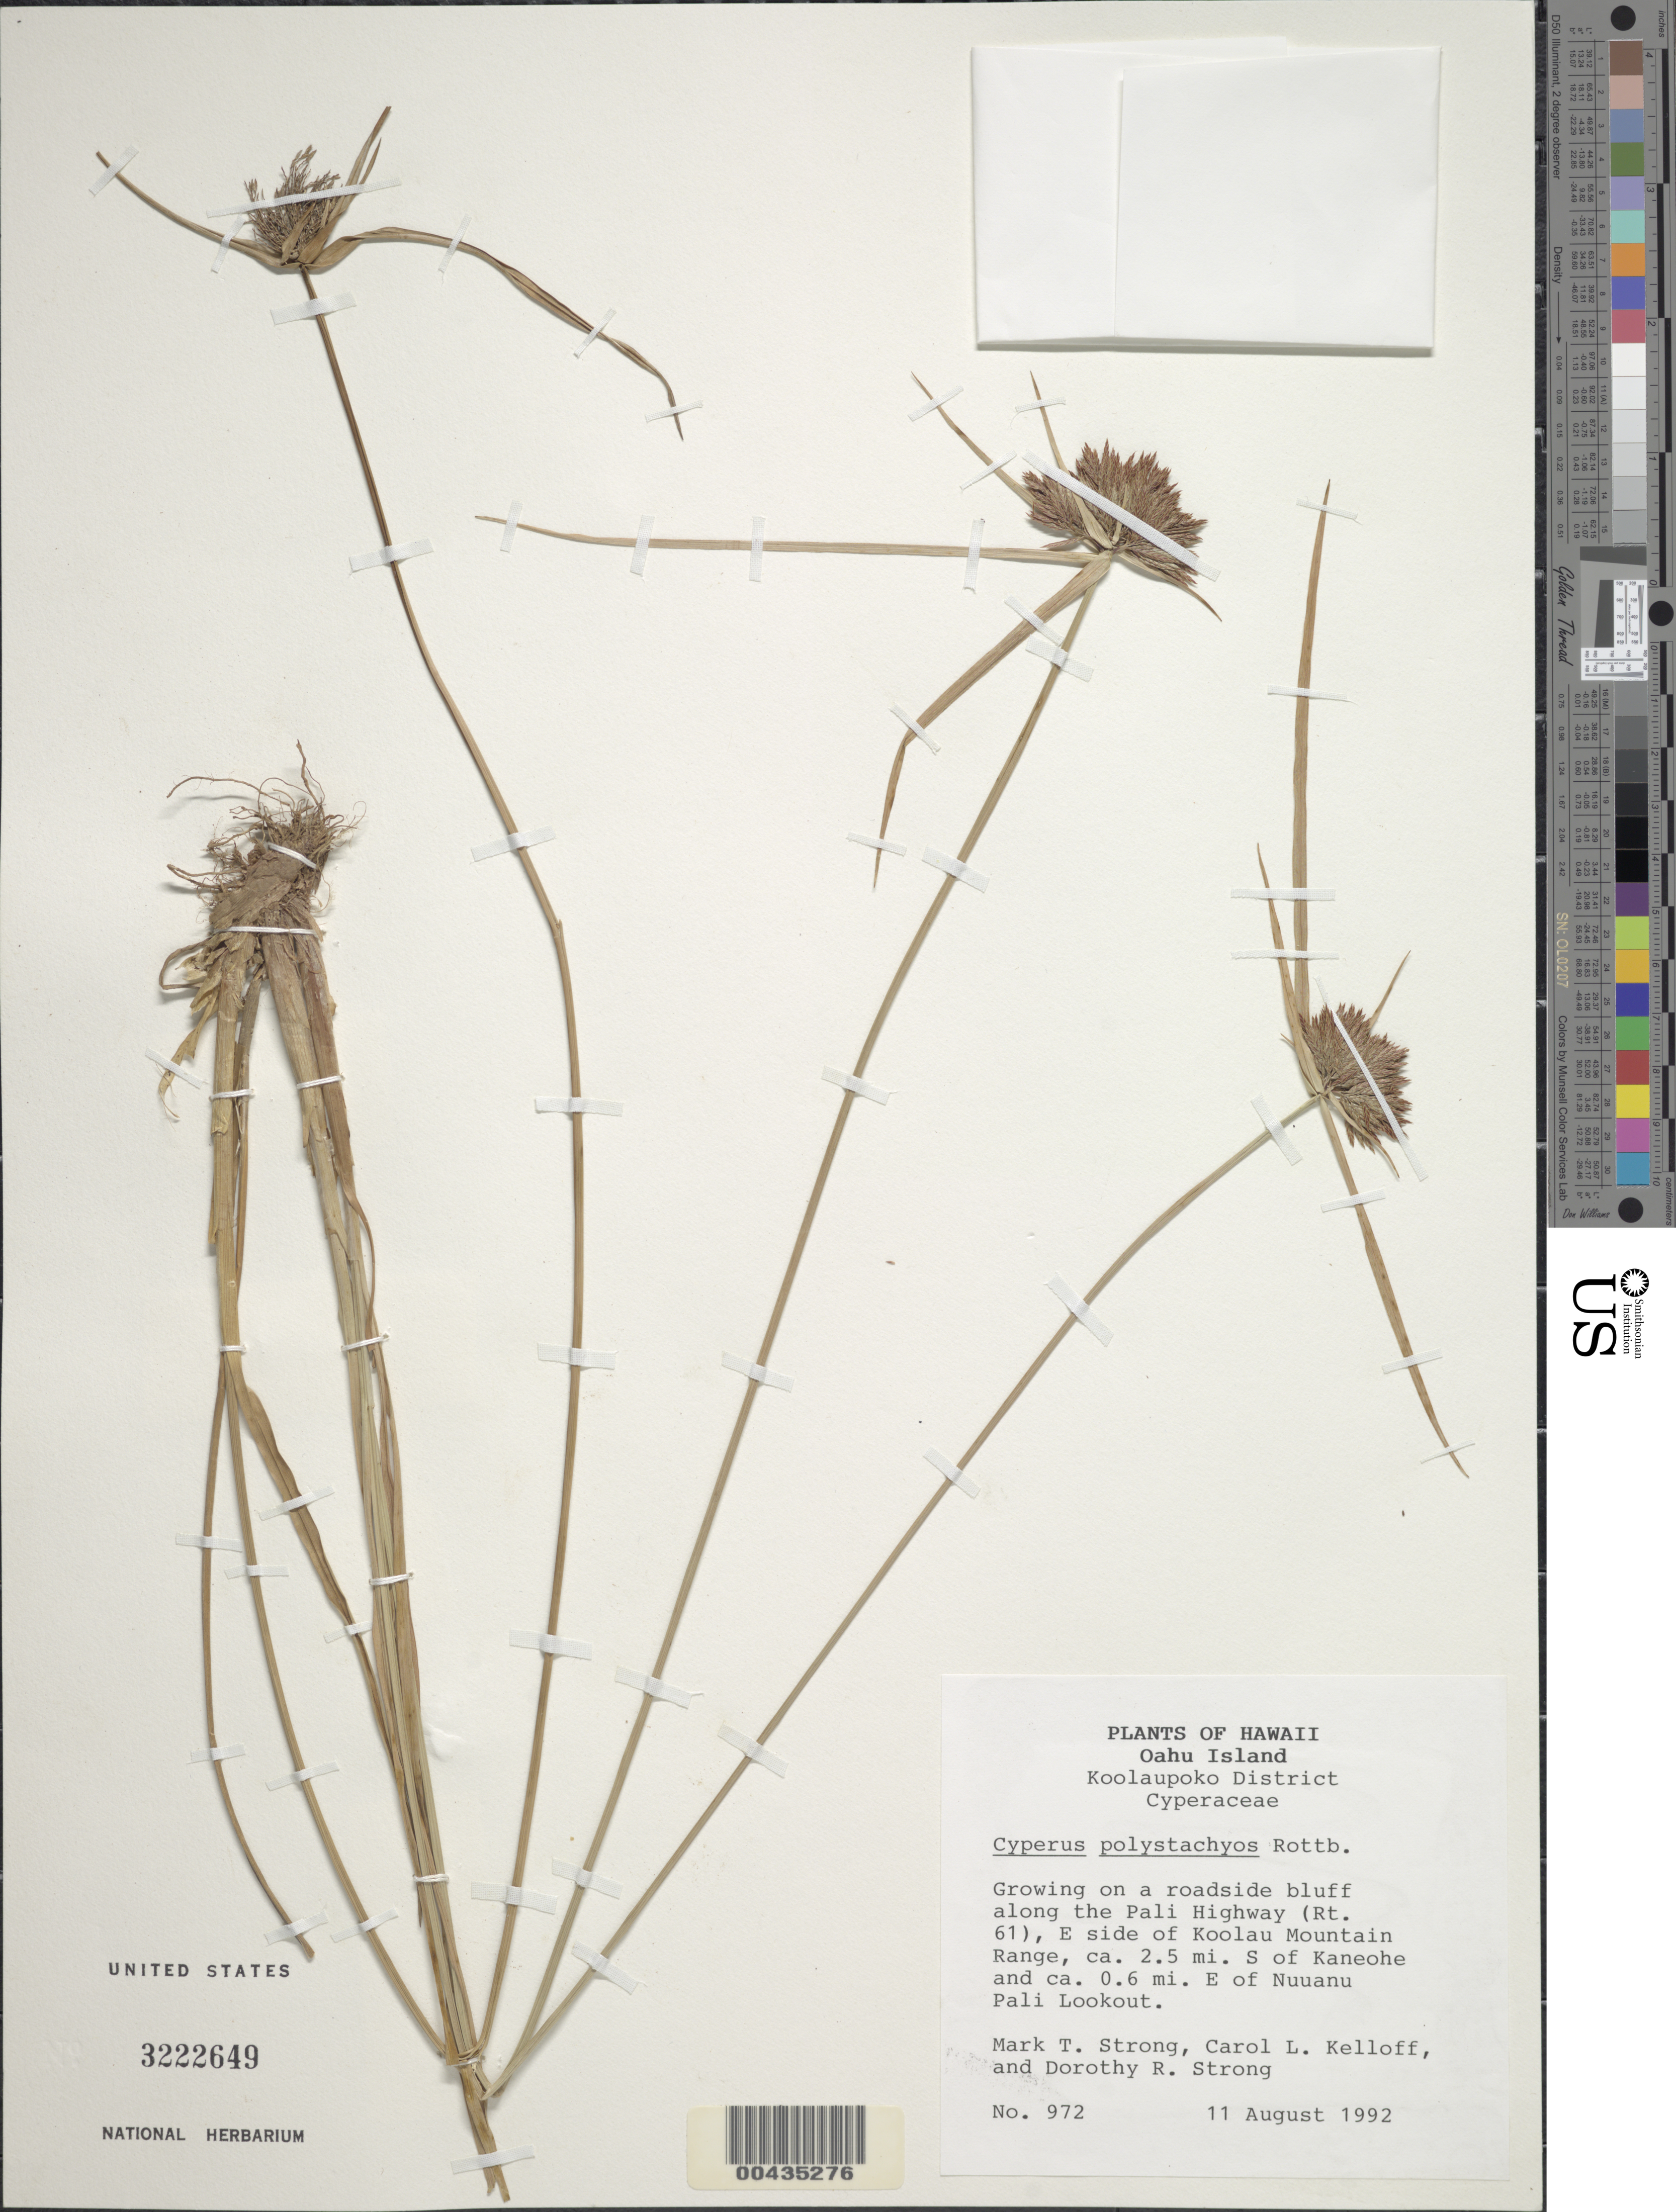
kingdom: Plantae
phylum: Tracheophyta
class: Liliopsida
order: Poales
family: Cyperaceae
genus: Cyperus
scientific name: Cyperus polystachyos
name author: Rottb.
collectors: M. T. Strong, C. L. Kelloff & D. R. Strong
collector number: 972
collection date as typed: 11 Aug 1992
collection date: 1992-08-11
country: United States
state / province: Hawaii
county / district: Honolulu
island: Oahu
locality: Oahu, Koolaupoko Dist. along the Pali Hwy (Rt 61), E side of Koolau Mtn Range, ca 2.5 mi S of Kaneohe & ca 0.6 mi S of ...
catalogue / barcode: US 3222649